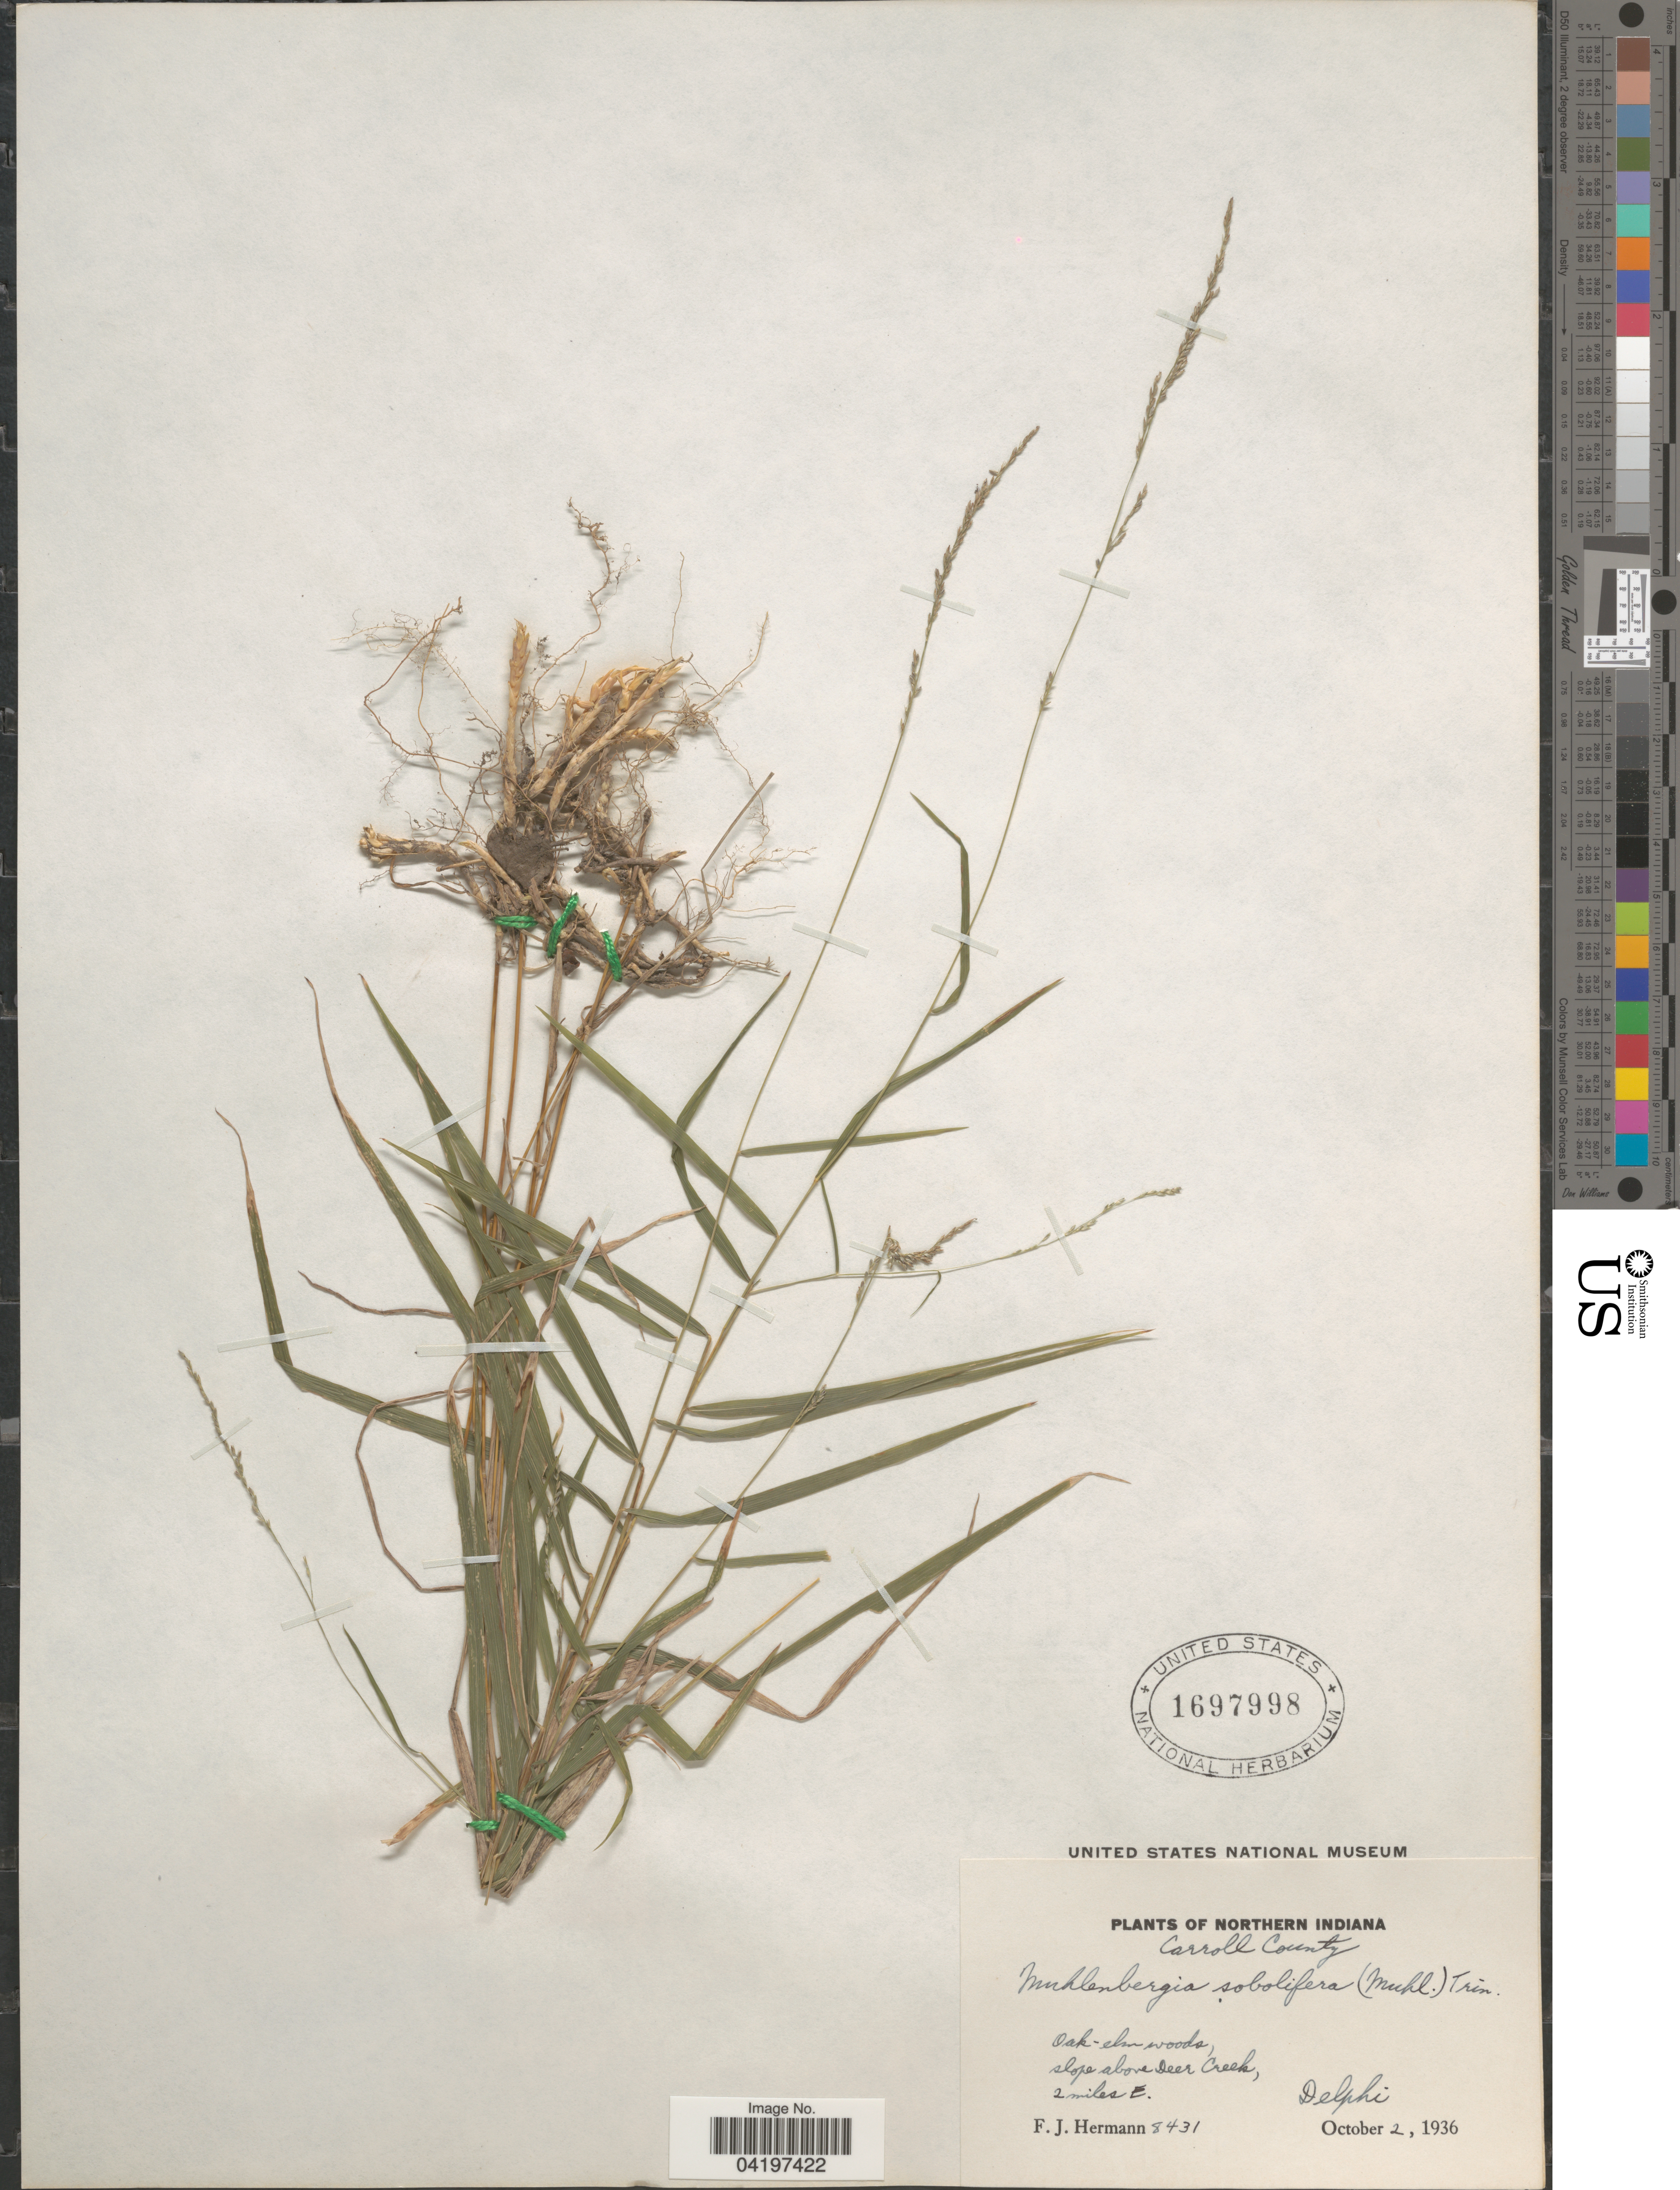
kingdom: Plantae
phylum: Tracheophyta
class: Liliopsida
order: Poales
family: Poaceae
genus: Muhlenbergia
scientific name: Muhlenbergia sobolifera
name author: (Muhl. ex Willd.) Trin.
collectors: F. J. Hermann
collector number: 8431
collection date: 1936-10-02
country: United States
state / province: Indiana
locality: Northern Indiana. Carroll County. Slope above Deer Creek, 2 miles E. Delphi.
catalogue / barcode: US 1697998